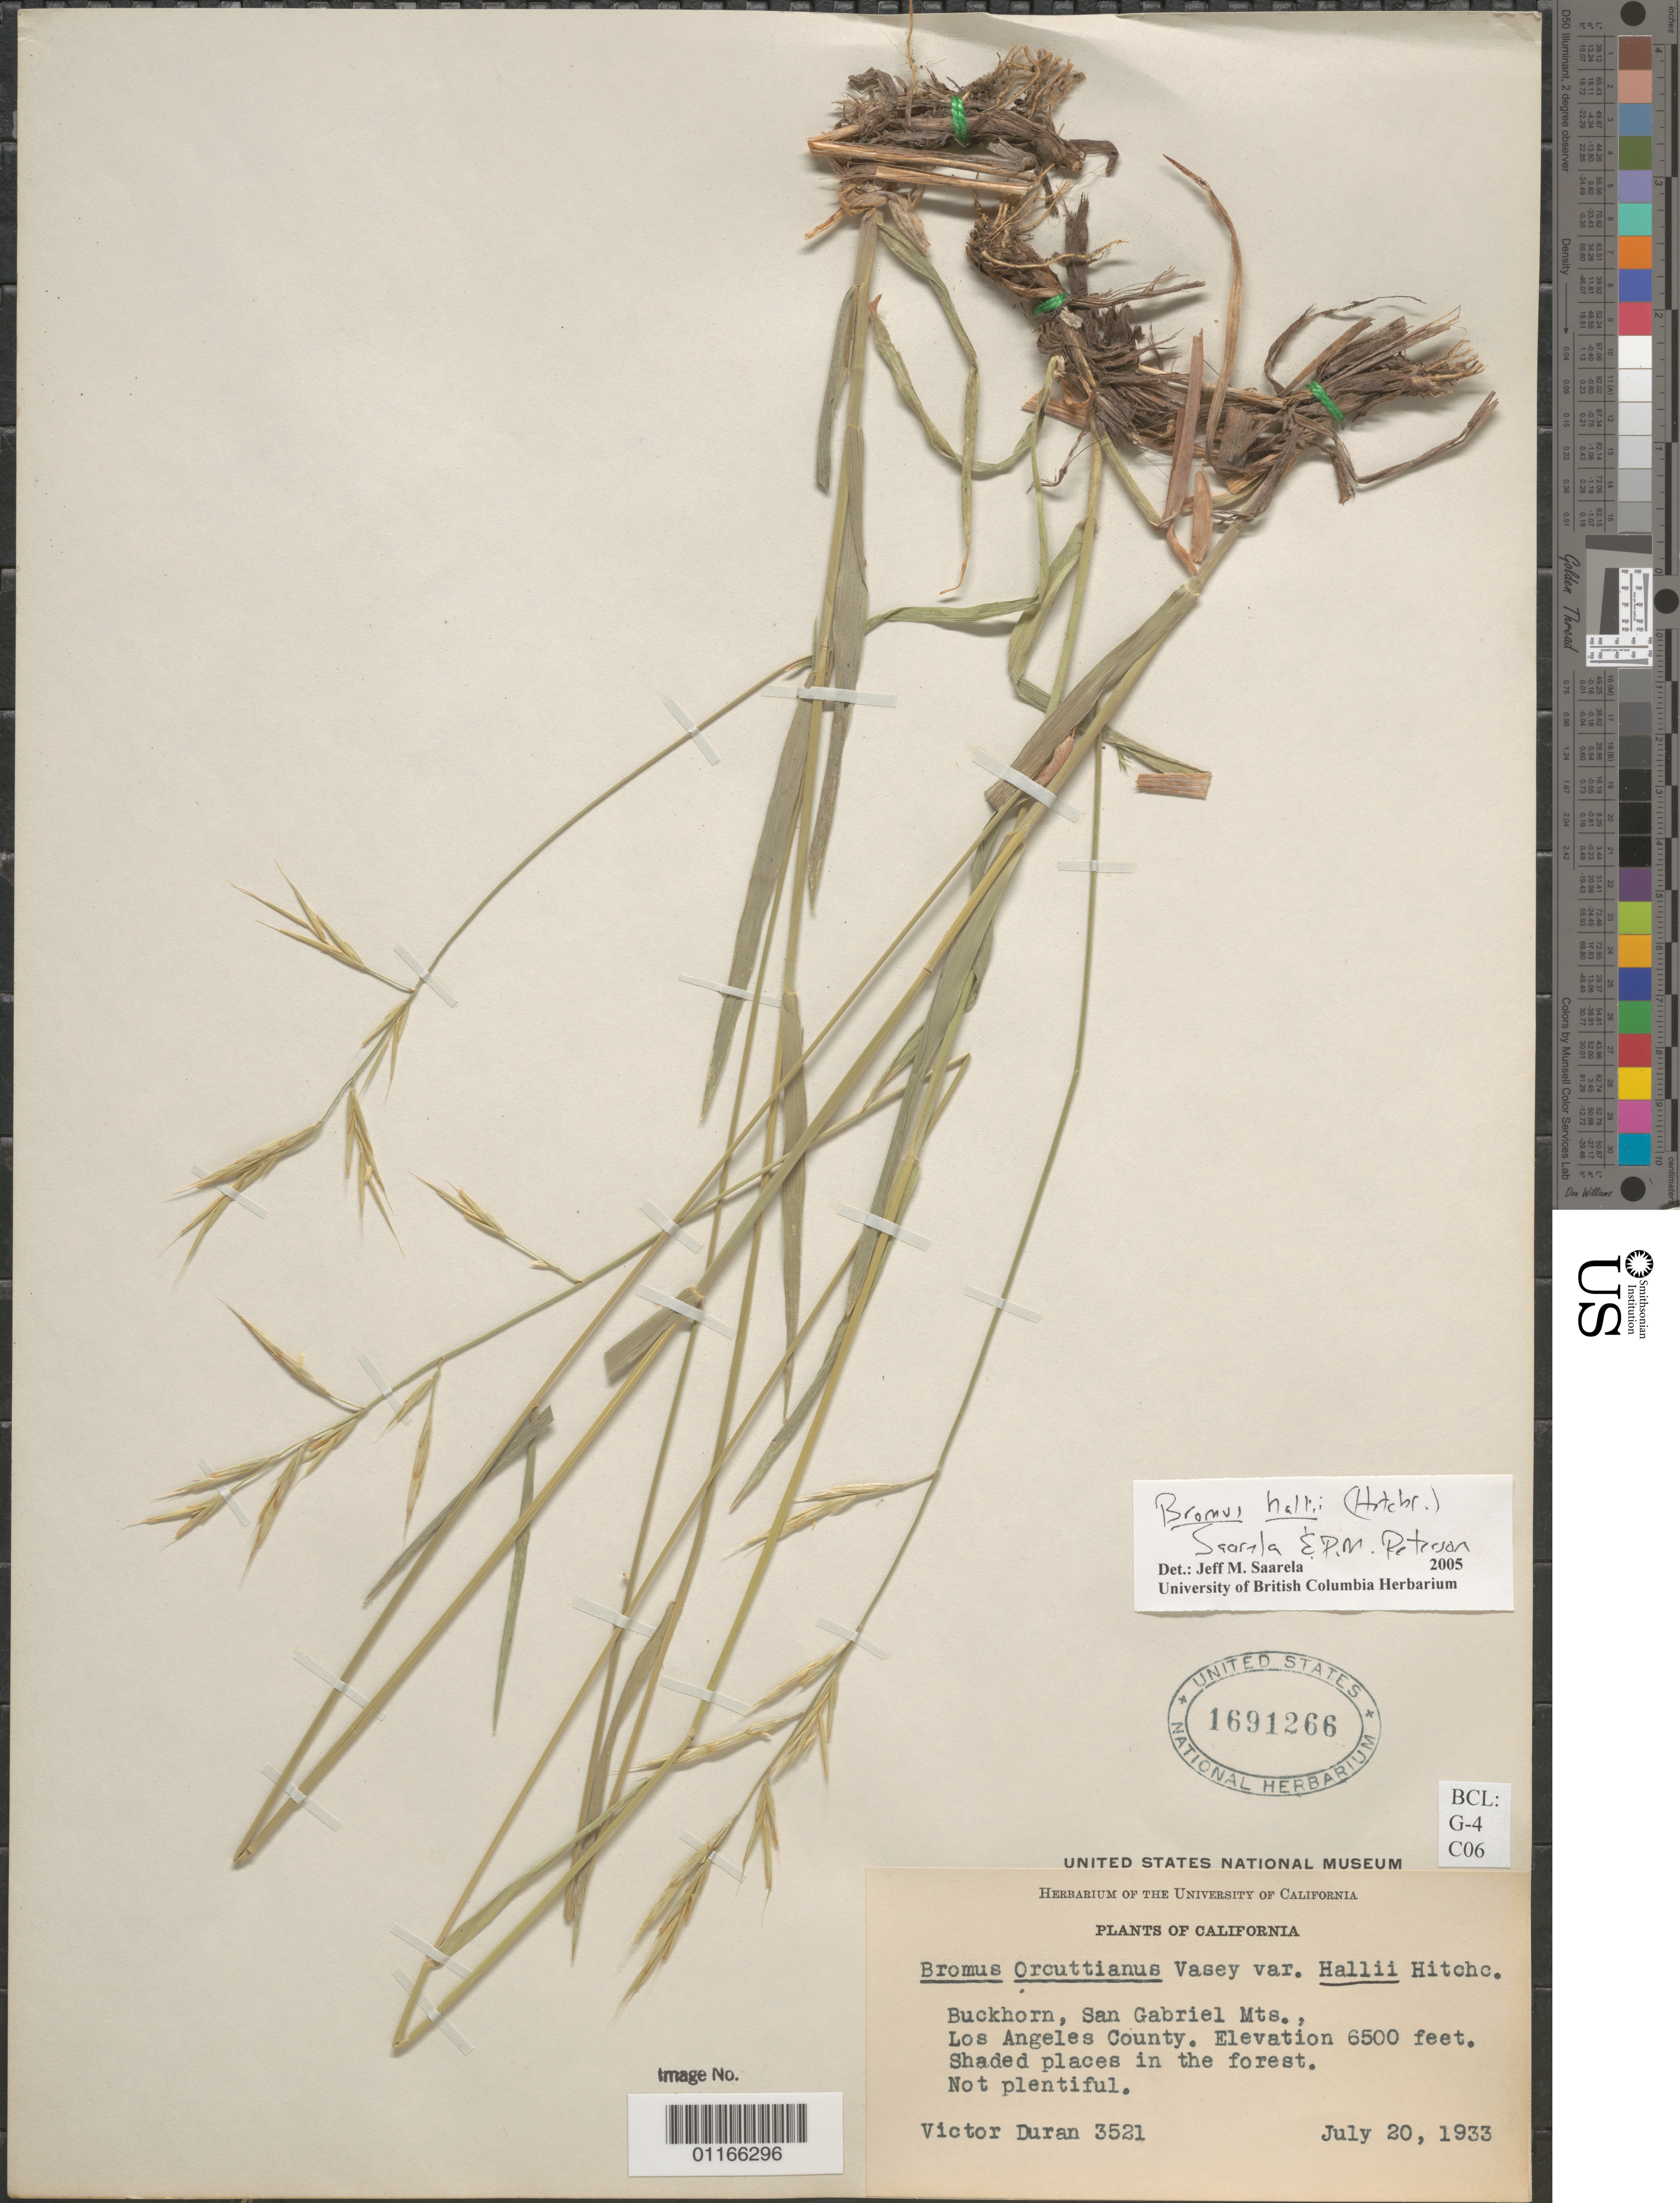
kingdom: Plantae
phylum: Tracheophyta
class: Liliopsida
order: Poales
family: Poaceae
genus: Bromus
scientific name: Bromus hallii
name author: (Hitchc.) Saarela & P.M. Peterson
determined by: Saarela, J. M., (CAN), Canadian Museum of Nature (CANADA)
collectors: V. Duran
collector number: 3521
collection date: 1933-07-20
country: United States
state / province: California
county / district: Los Angeles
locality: Buckhorn, San Gabriel Mts.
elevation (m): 1981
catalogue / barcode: US 1691266